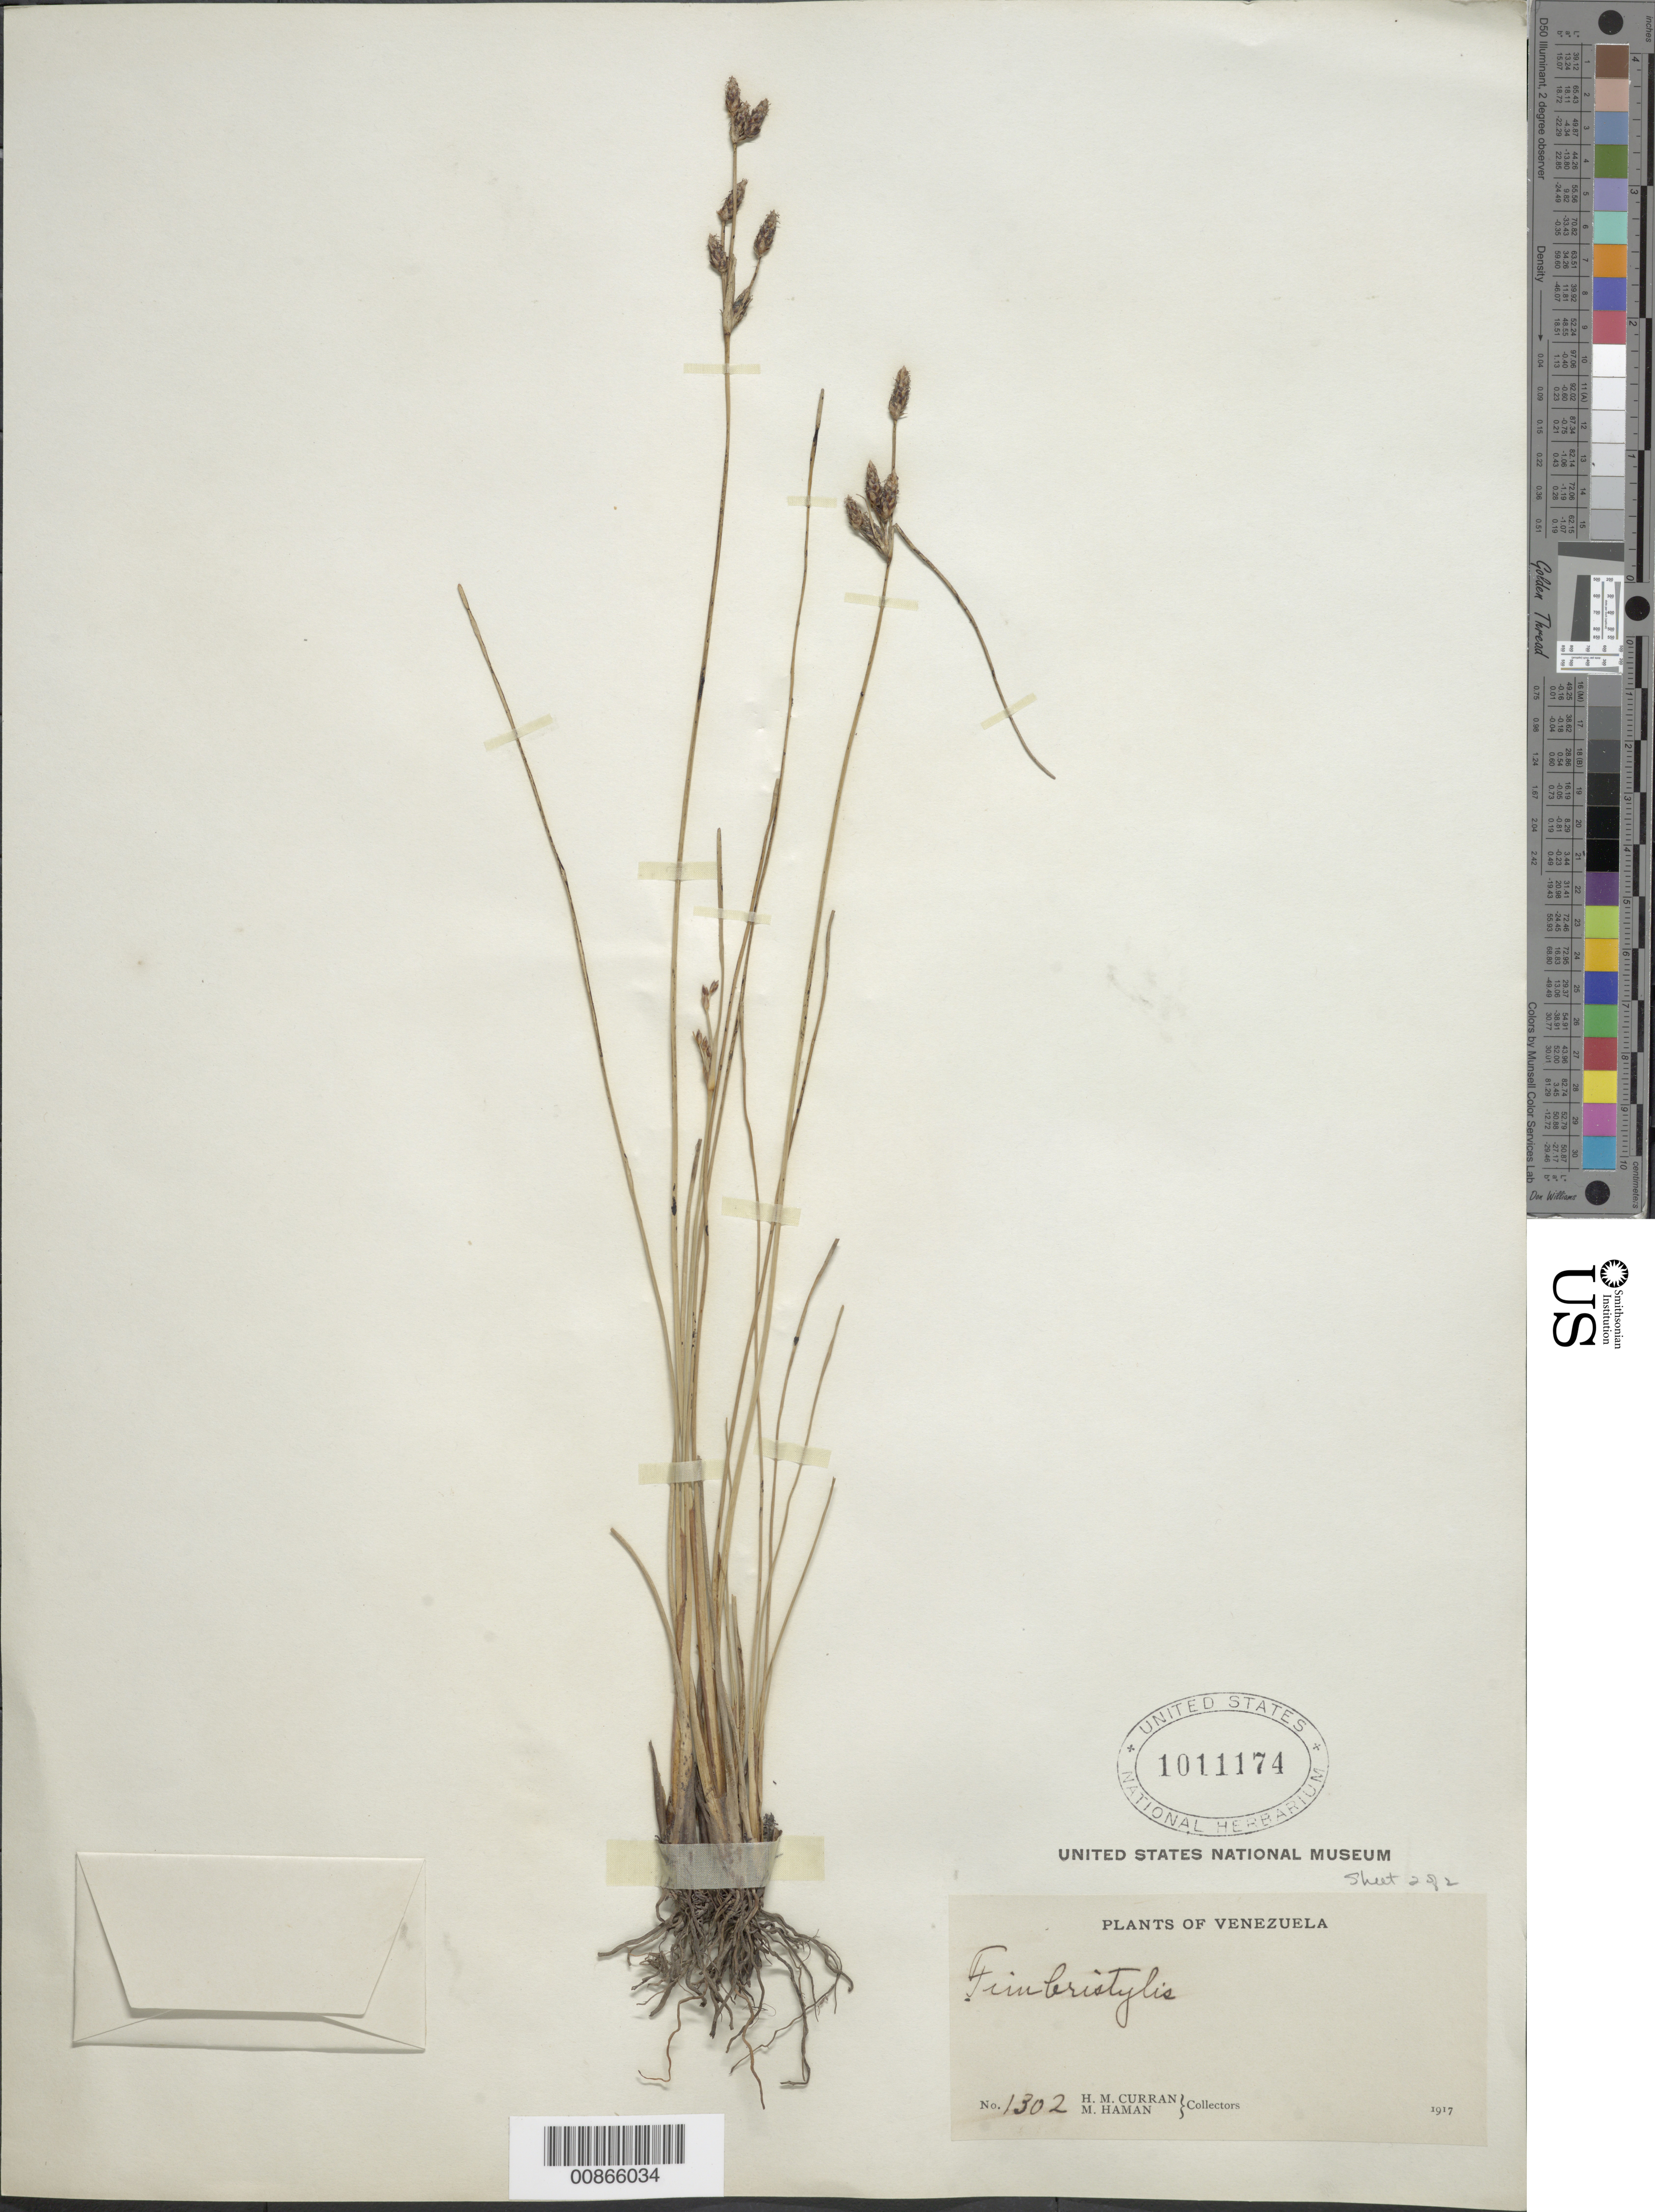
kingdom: Plantae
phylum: Tracheophyta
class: Liliopsida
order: Poales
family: Cyperaceae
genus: Fimbristylis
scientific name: Fimbristylis spadicea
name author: (L.) Vahl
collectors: H. M. Curran & M. Haman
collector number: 1302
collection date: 1917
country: Venezuela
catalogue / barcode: US 1011174